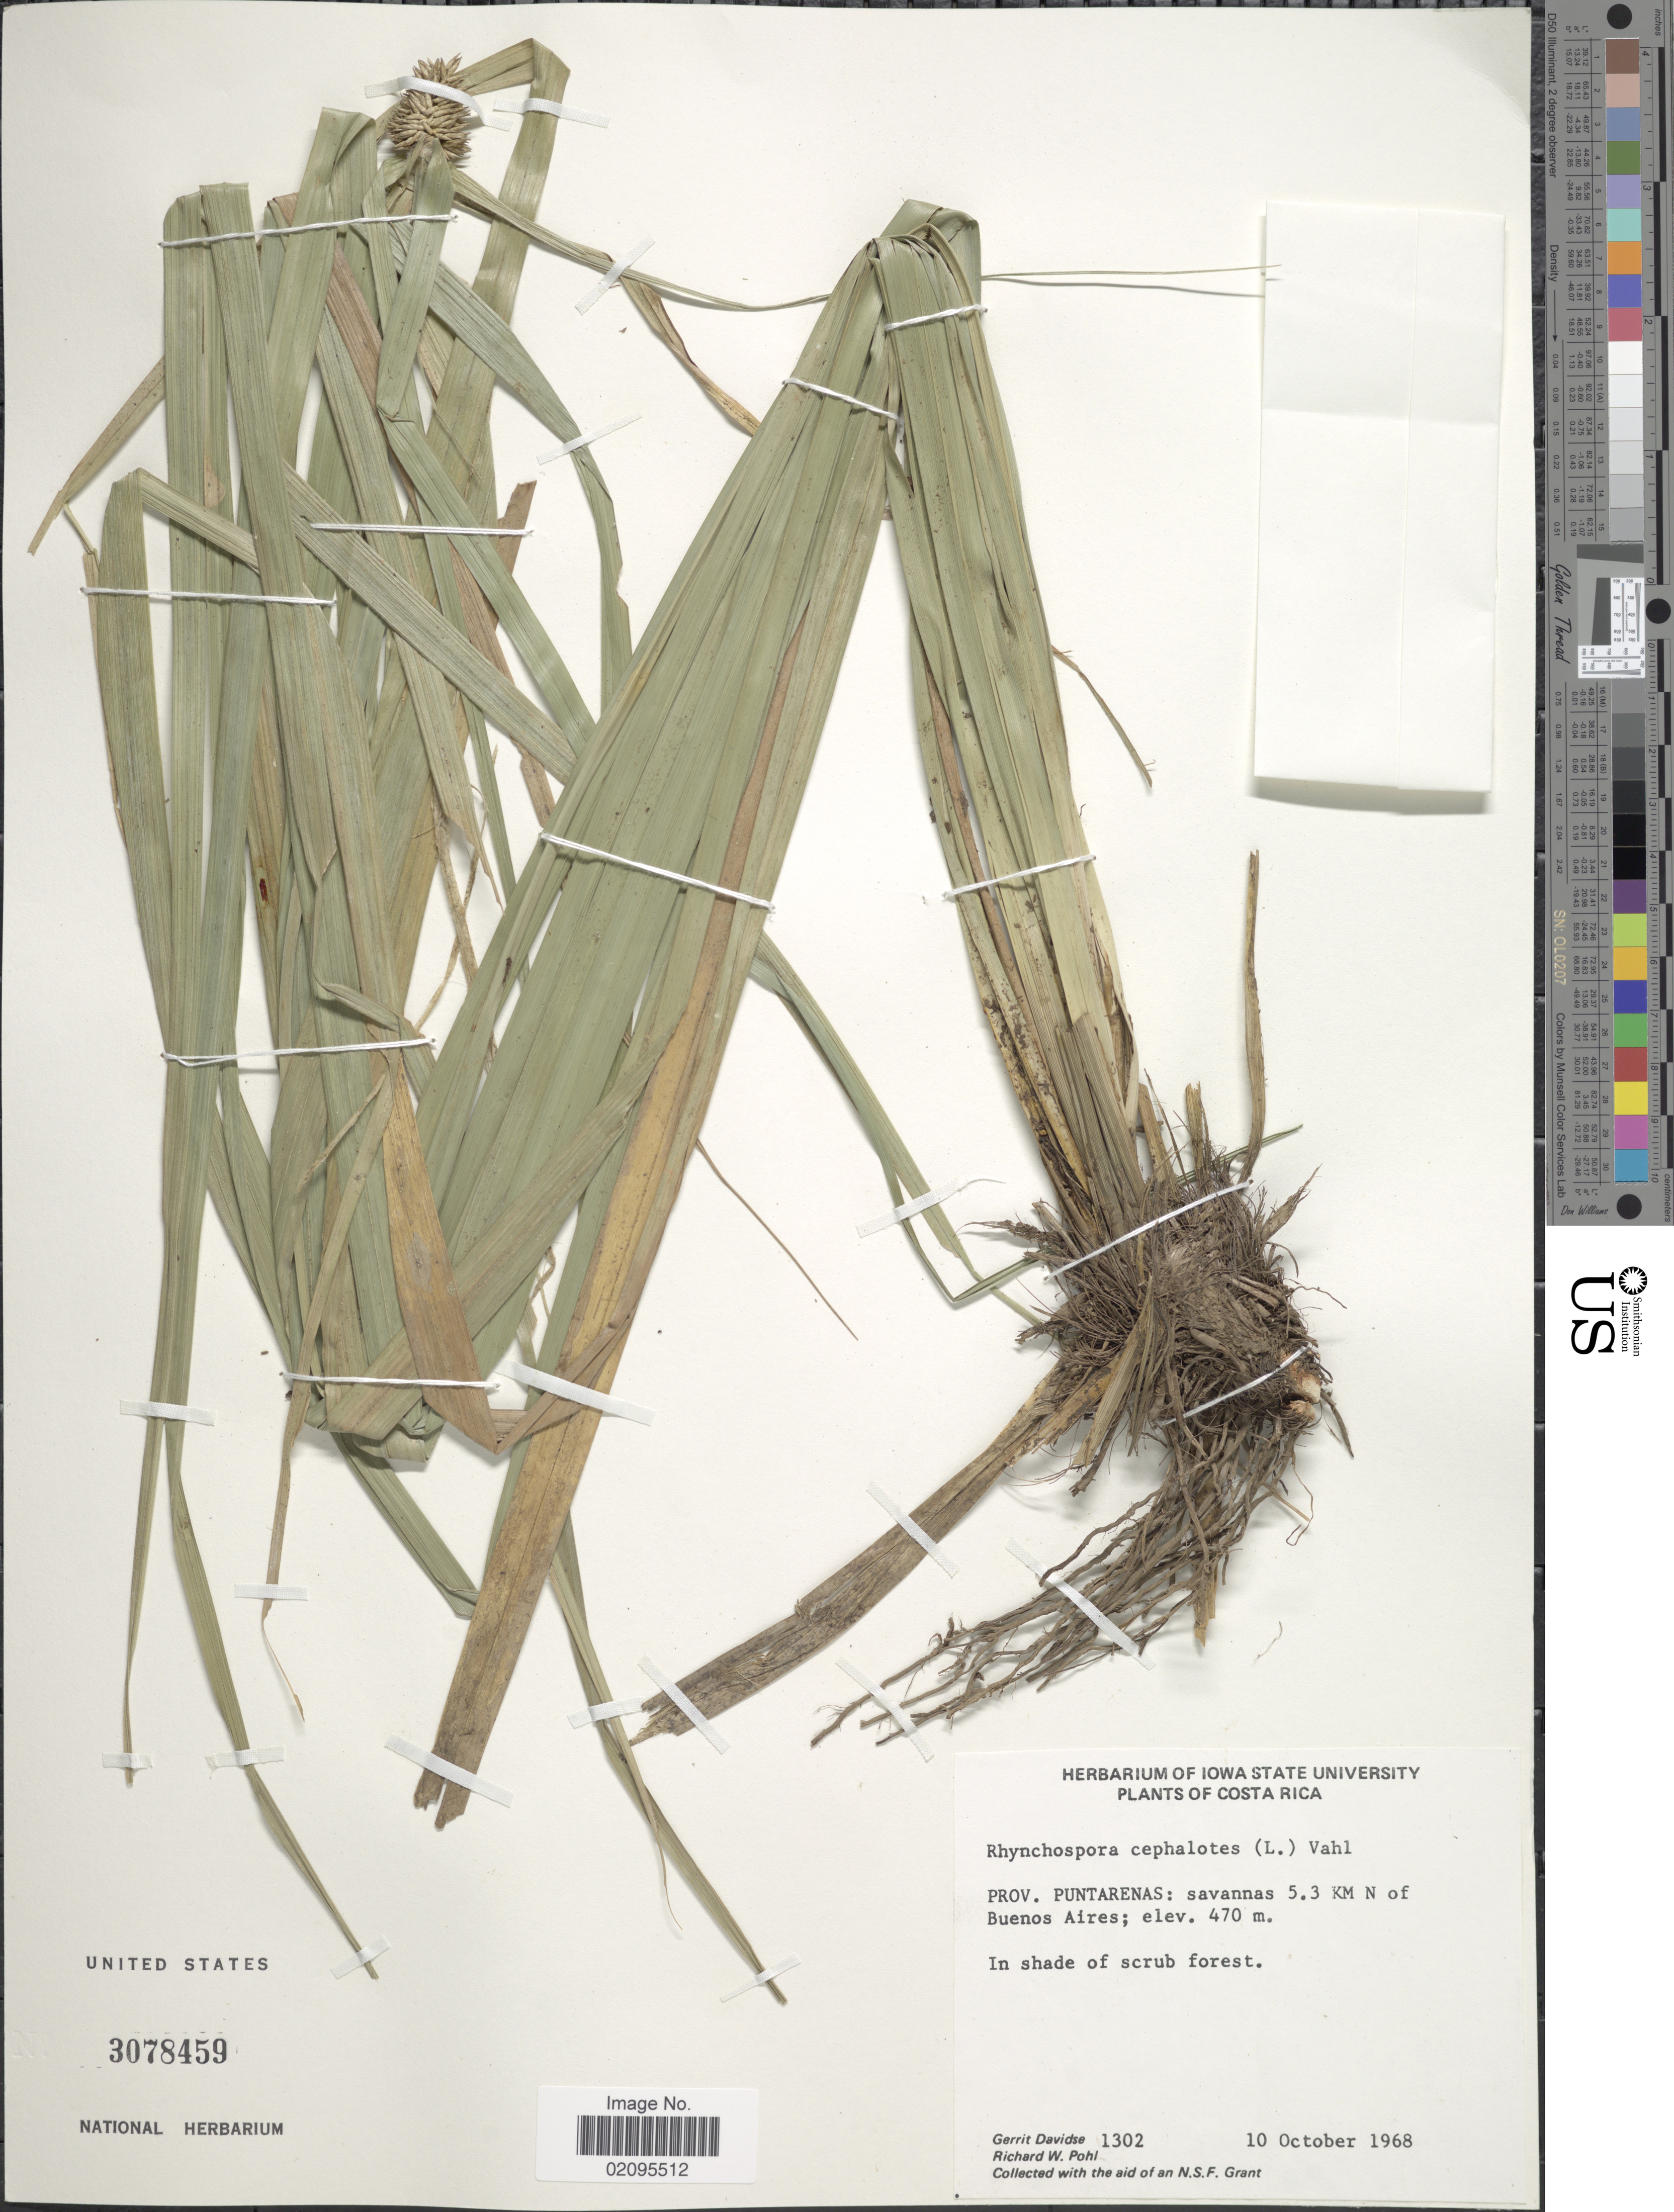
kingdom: Plantae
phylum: Tracheophyta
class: Liliopsida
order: Poales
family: Cyperaceae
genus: Rhynchospora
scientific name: Rhynchospora cephalotes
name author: (L.) Vahl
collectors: G. Davidse & R. W. Pohl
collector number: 1302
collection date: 1968-10-10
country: Costa Rica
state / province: Puntarenas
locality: Savannas 5.3 KM N of Buenos Aires.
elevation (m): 470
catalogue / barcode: US 3078459